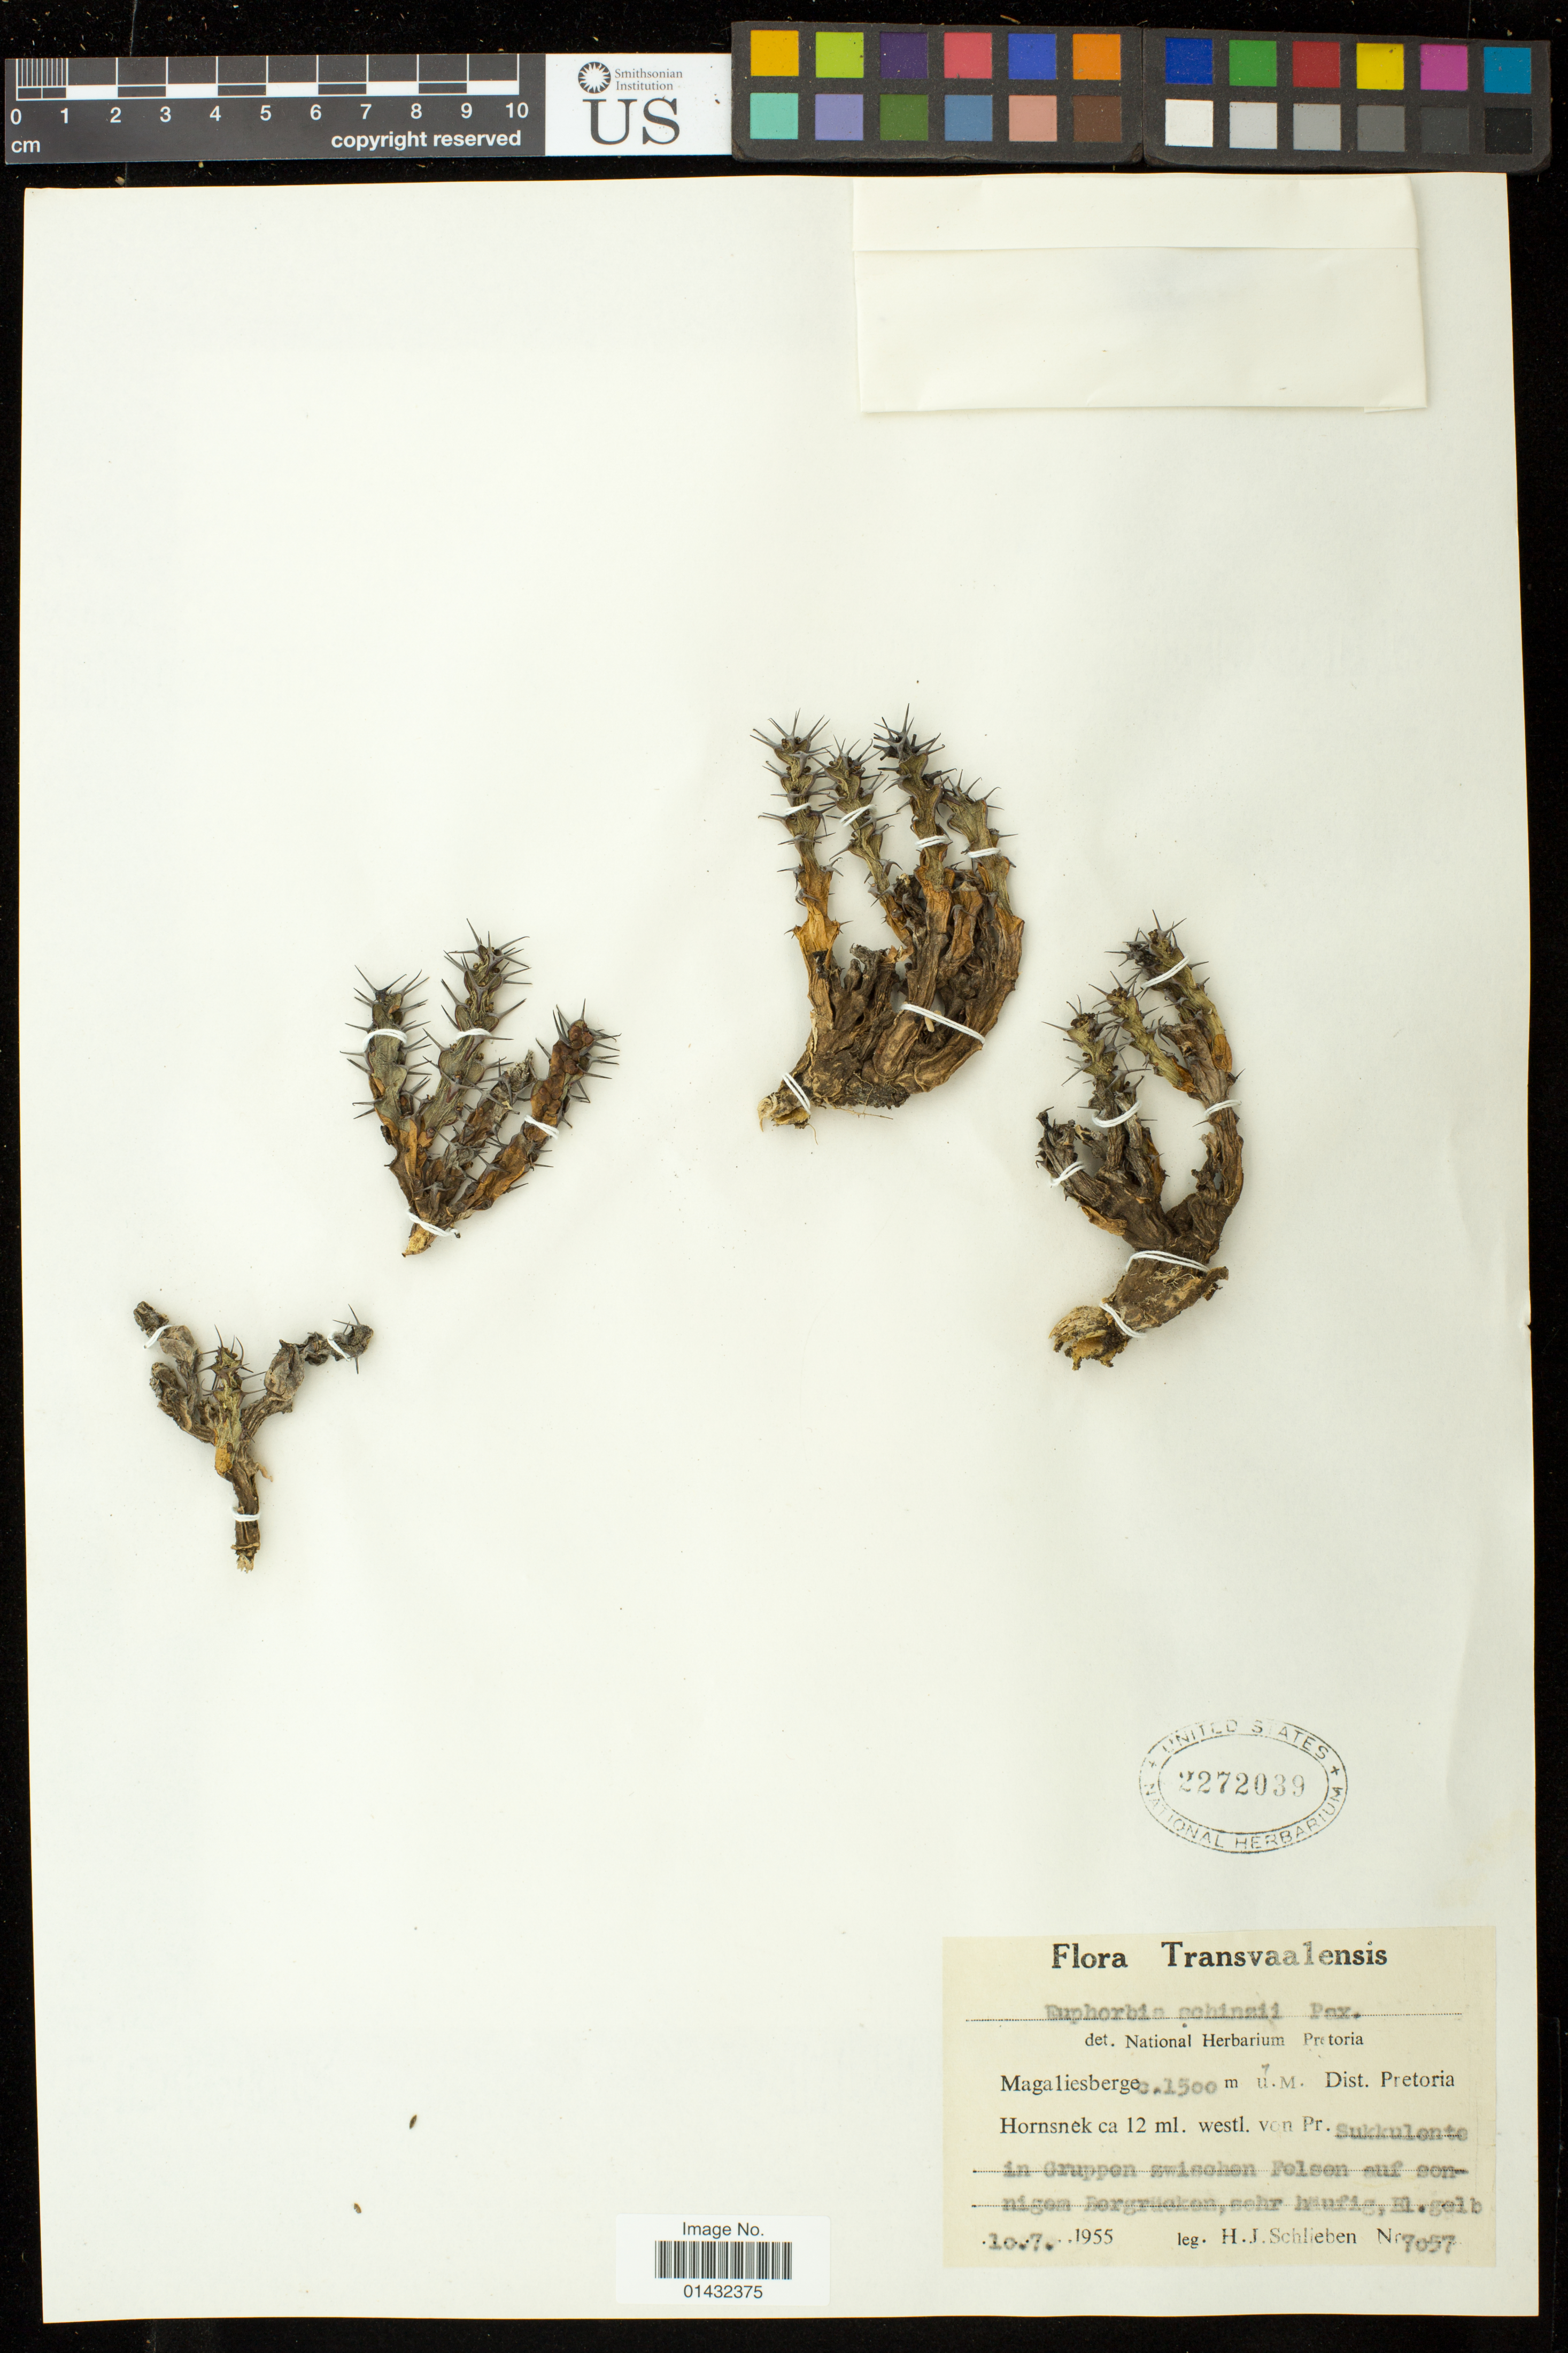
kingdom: Plantae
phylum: Tracheophyta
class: Magnoliopsida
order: Malpighiales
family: Euphorbiaceae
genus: Euphorbia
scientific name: Euphorbia schinzii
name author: Pax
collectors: H. J. Schlieben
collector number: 7057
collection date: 1955-07-10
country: South Africa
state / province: Gauteng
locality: Magaliesberg Pretoria Hornsnek ca 12 ml. westl. von Pr.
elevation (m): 1500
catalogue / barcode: US 2272039